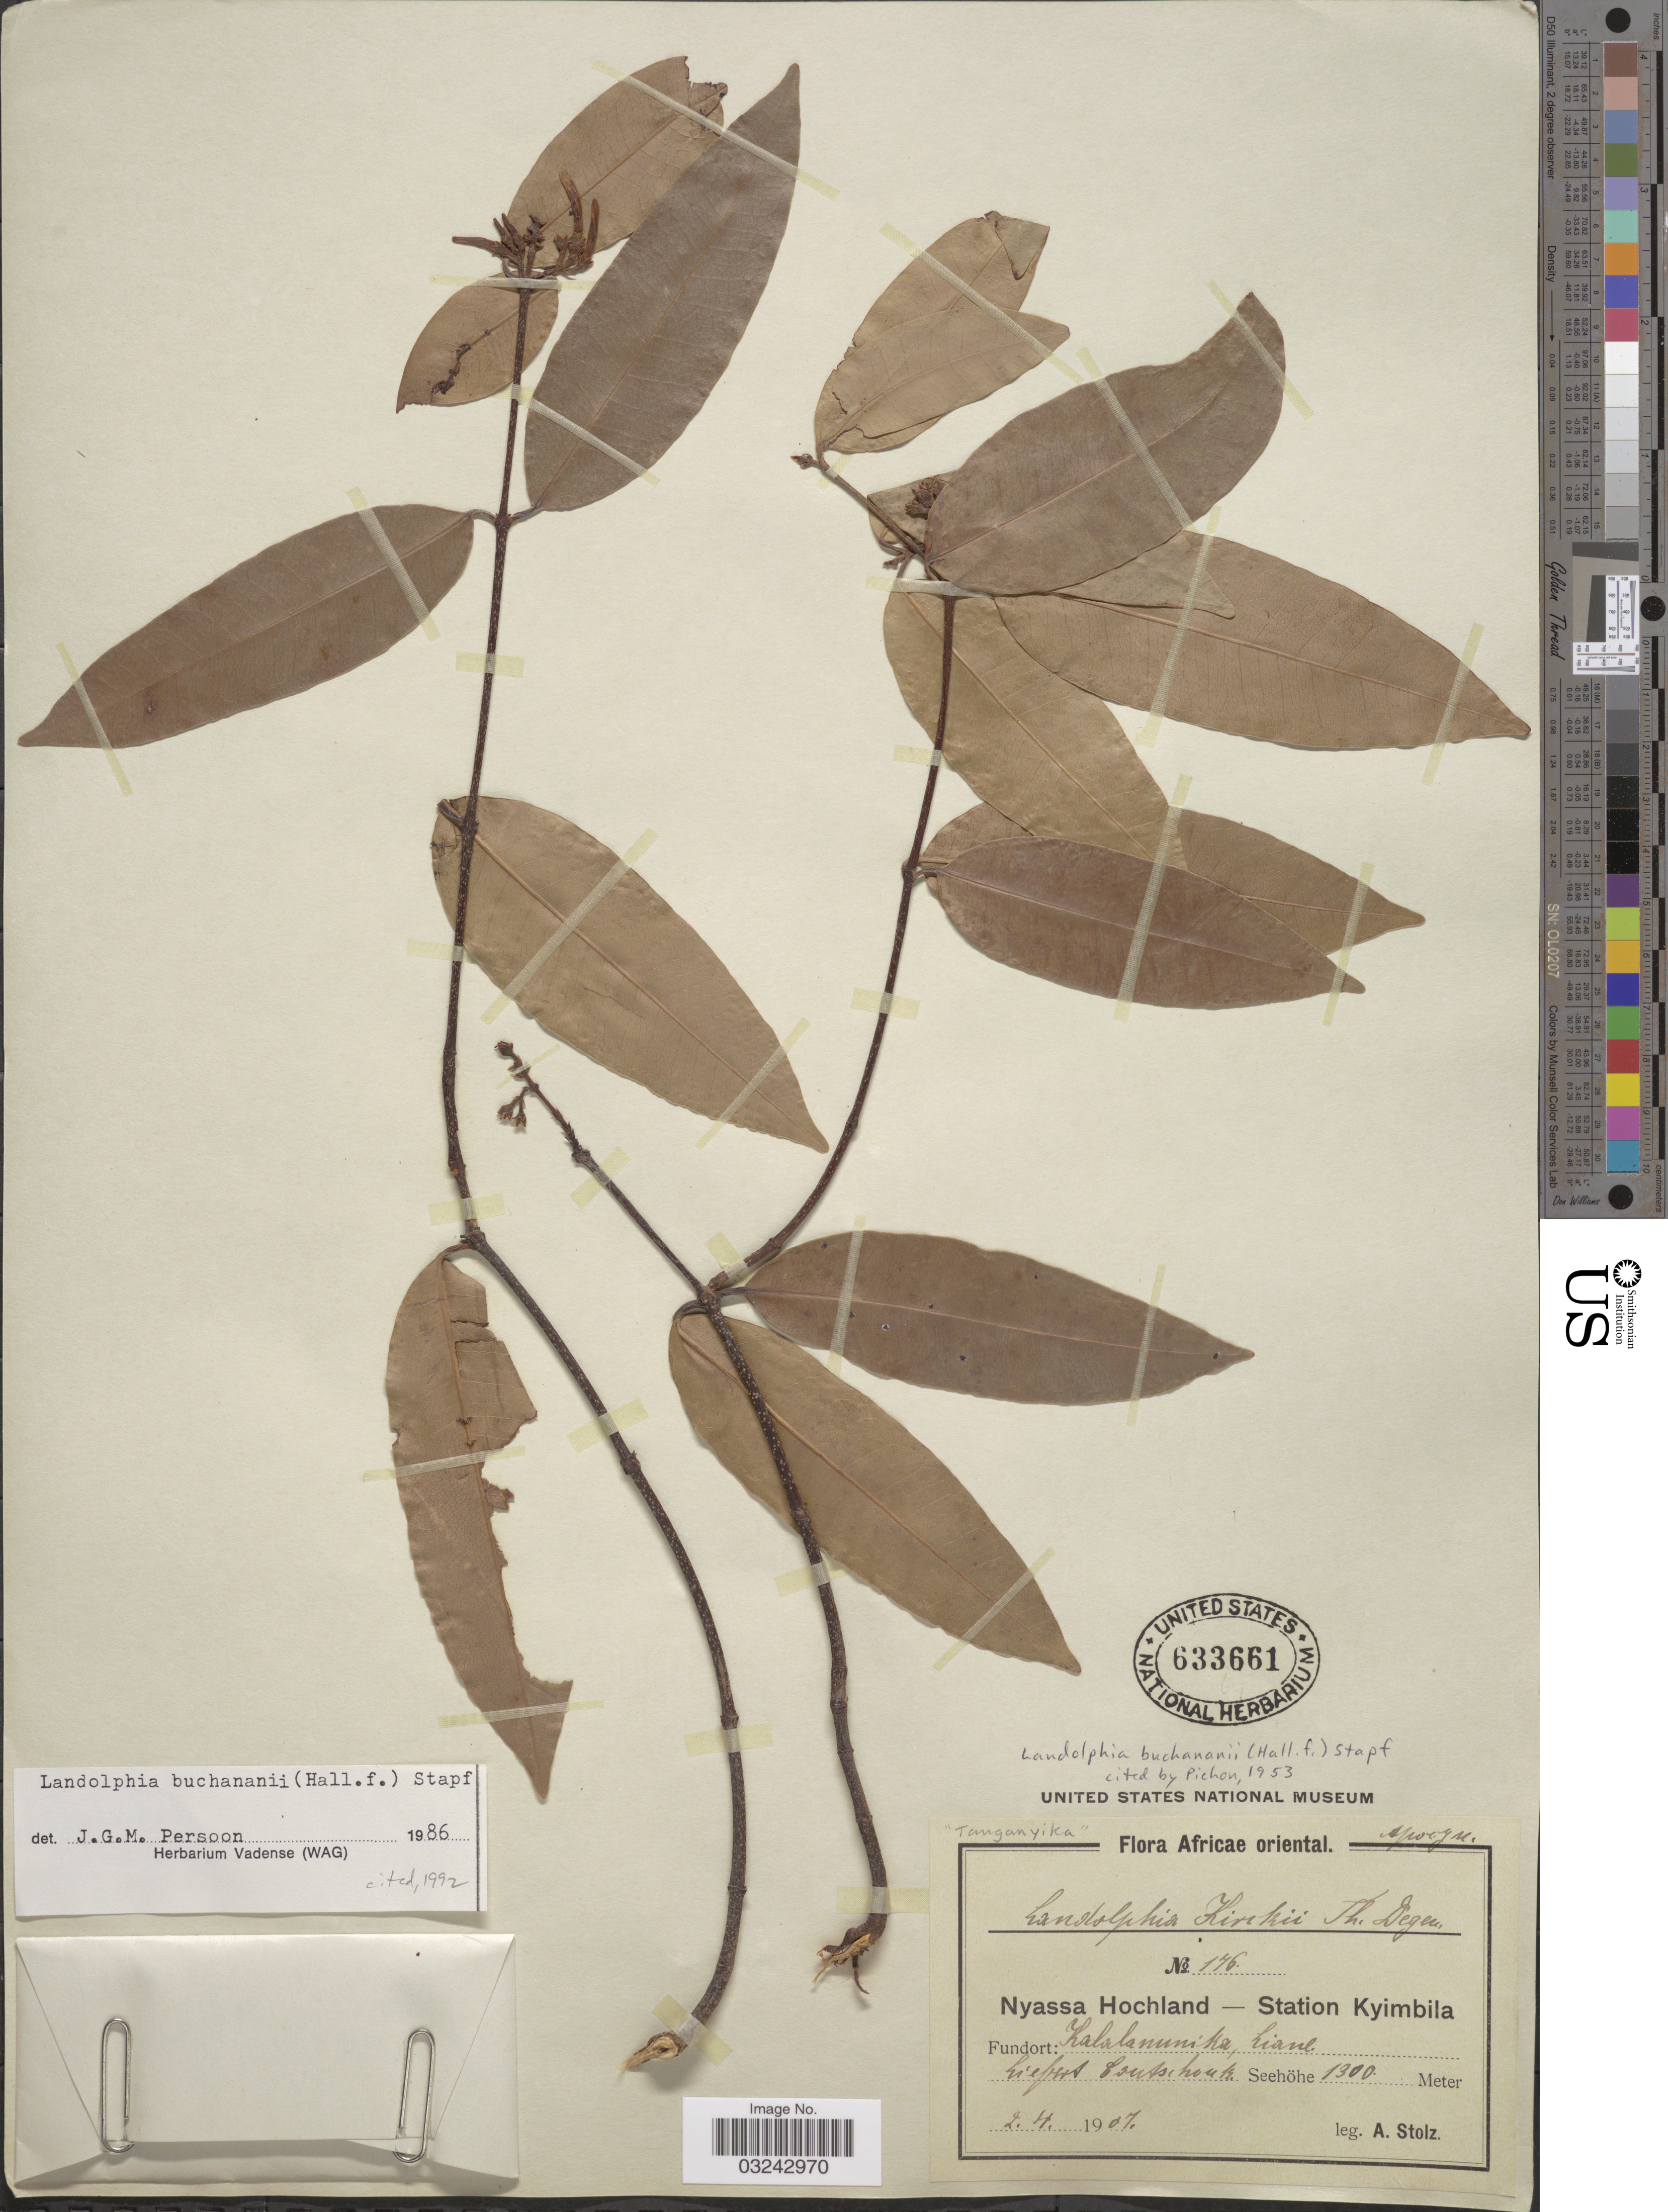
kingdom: Plantae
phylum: Tracheophyta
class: Magnoliopsida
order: Gentianales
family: Apocynaceae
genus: Landolphia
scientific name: Landolphia buchananii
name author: (Hallier f.) Stapf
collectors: A. Stolz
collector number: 176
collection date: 1907-04-02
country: Tanzania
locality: Africae oriental, Nyassa Hochland - Station Kyimbila, Kalalanunika [interpreted], Liane, "Tanganyika".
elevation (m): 1300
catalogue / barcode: US 633661